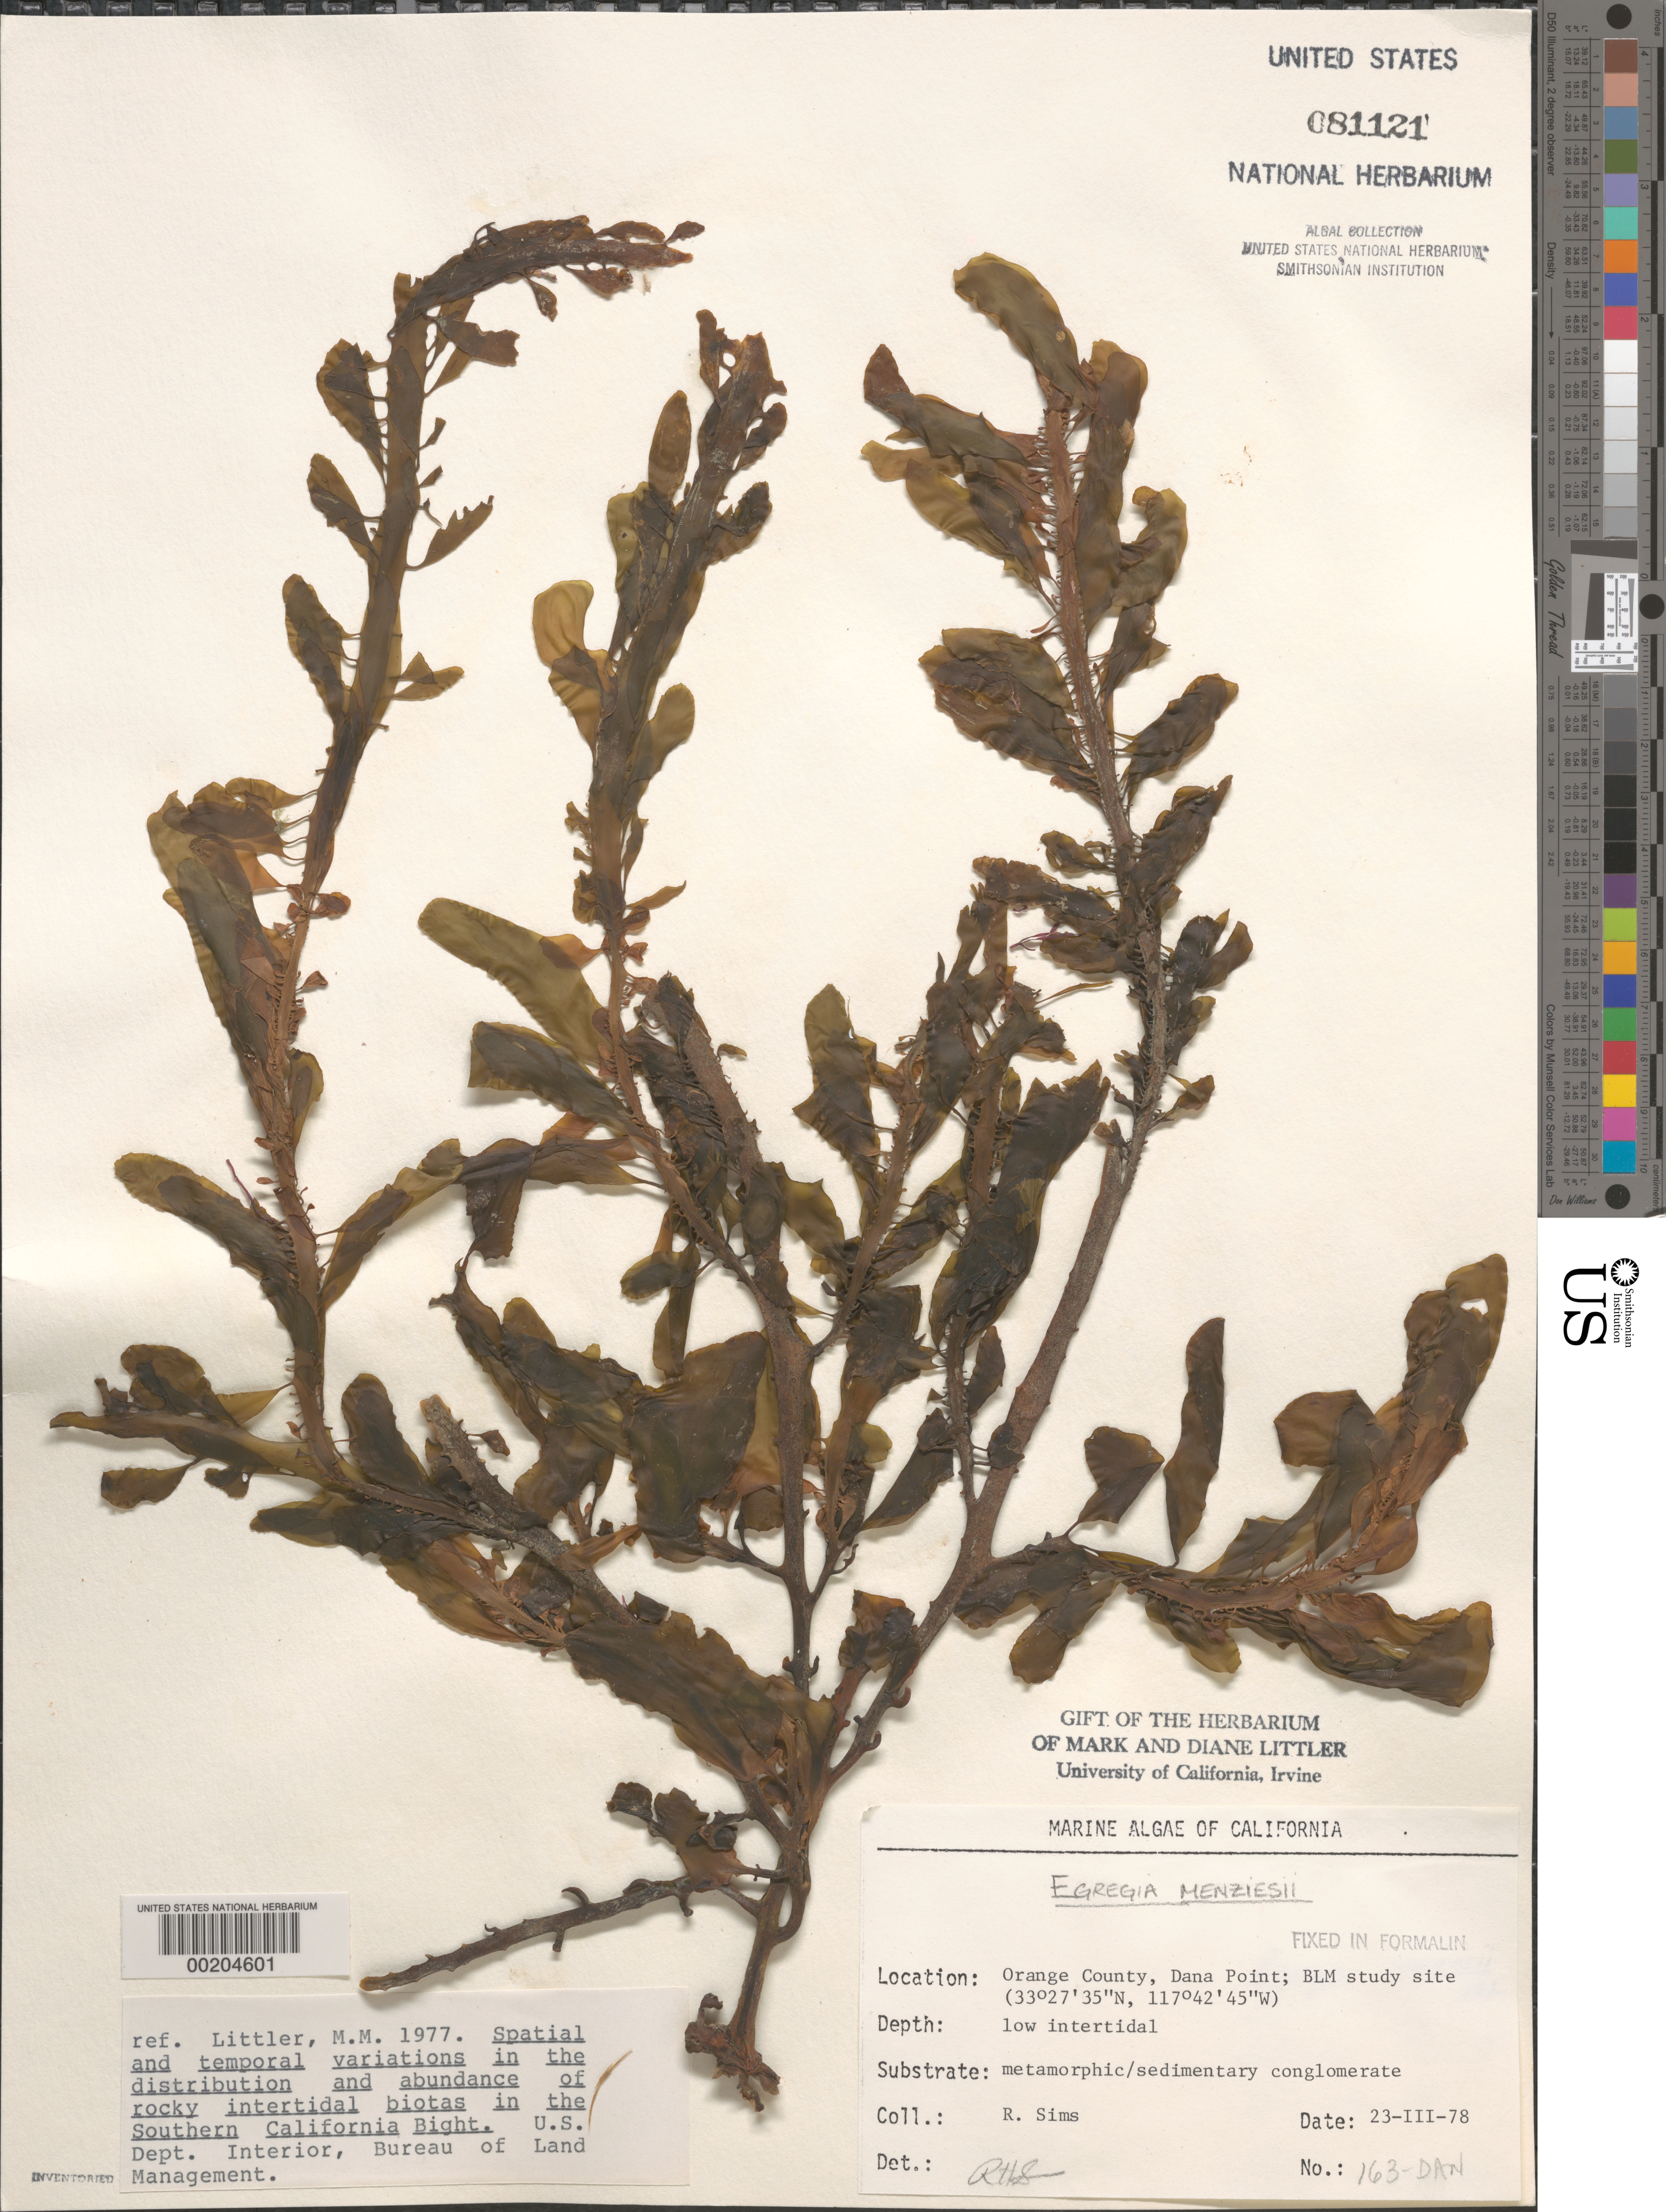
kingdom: Chromista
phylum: Ochrophyta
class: Phaeophyceae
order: Laminariales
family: Lessoniaceae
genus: Egregia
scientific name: Egregia menziesii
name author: (Turner) Aresch.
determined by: Sims, Robert H.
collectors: R. H. Sims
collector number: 163-DAN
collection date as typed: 23 Mar 1978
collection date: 1978-03-23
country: United States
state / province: California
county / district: Orange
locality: Dana Point, 1 km north of marina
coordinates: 33 27'35"N, 117 42'45"W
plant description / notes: BLM-SOCALBIGHT Rocky Intertidal Survey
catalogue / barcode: US 81121